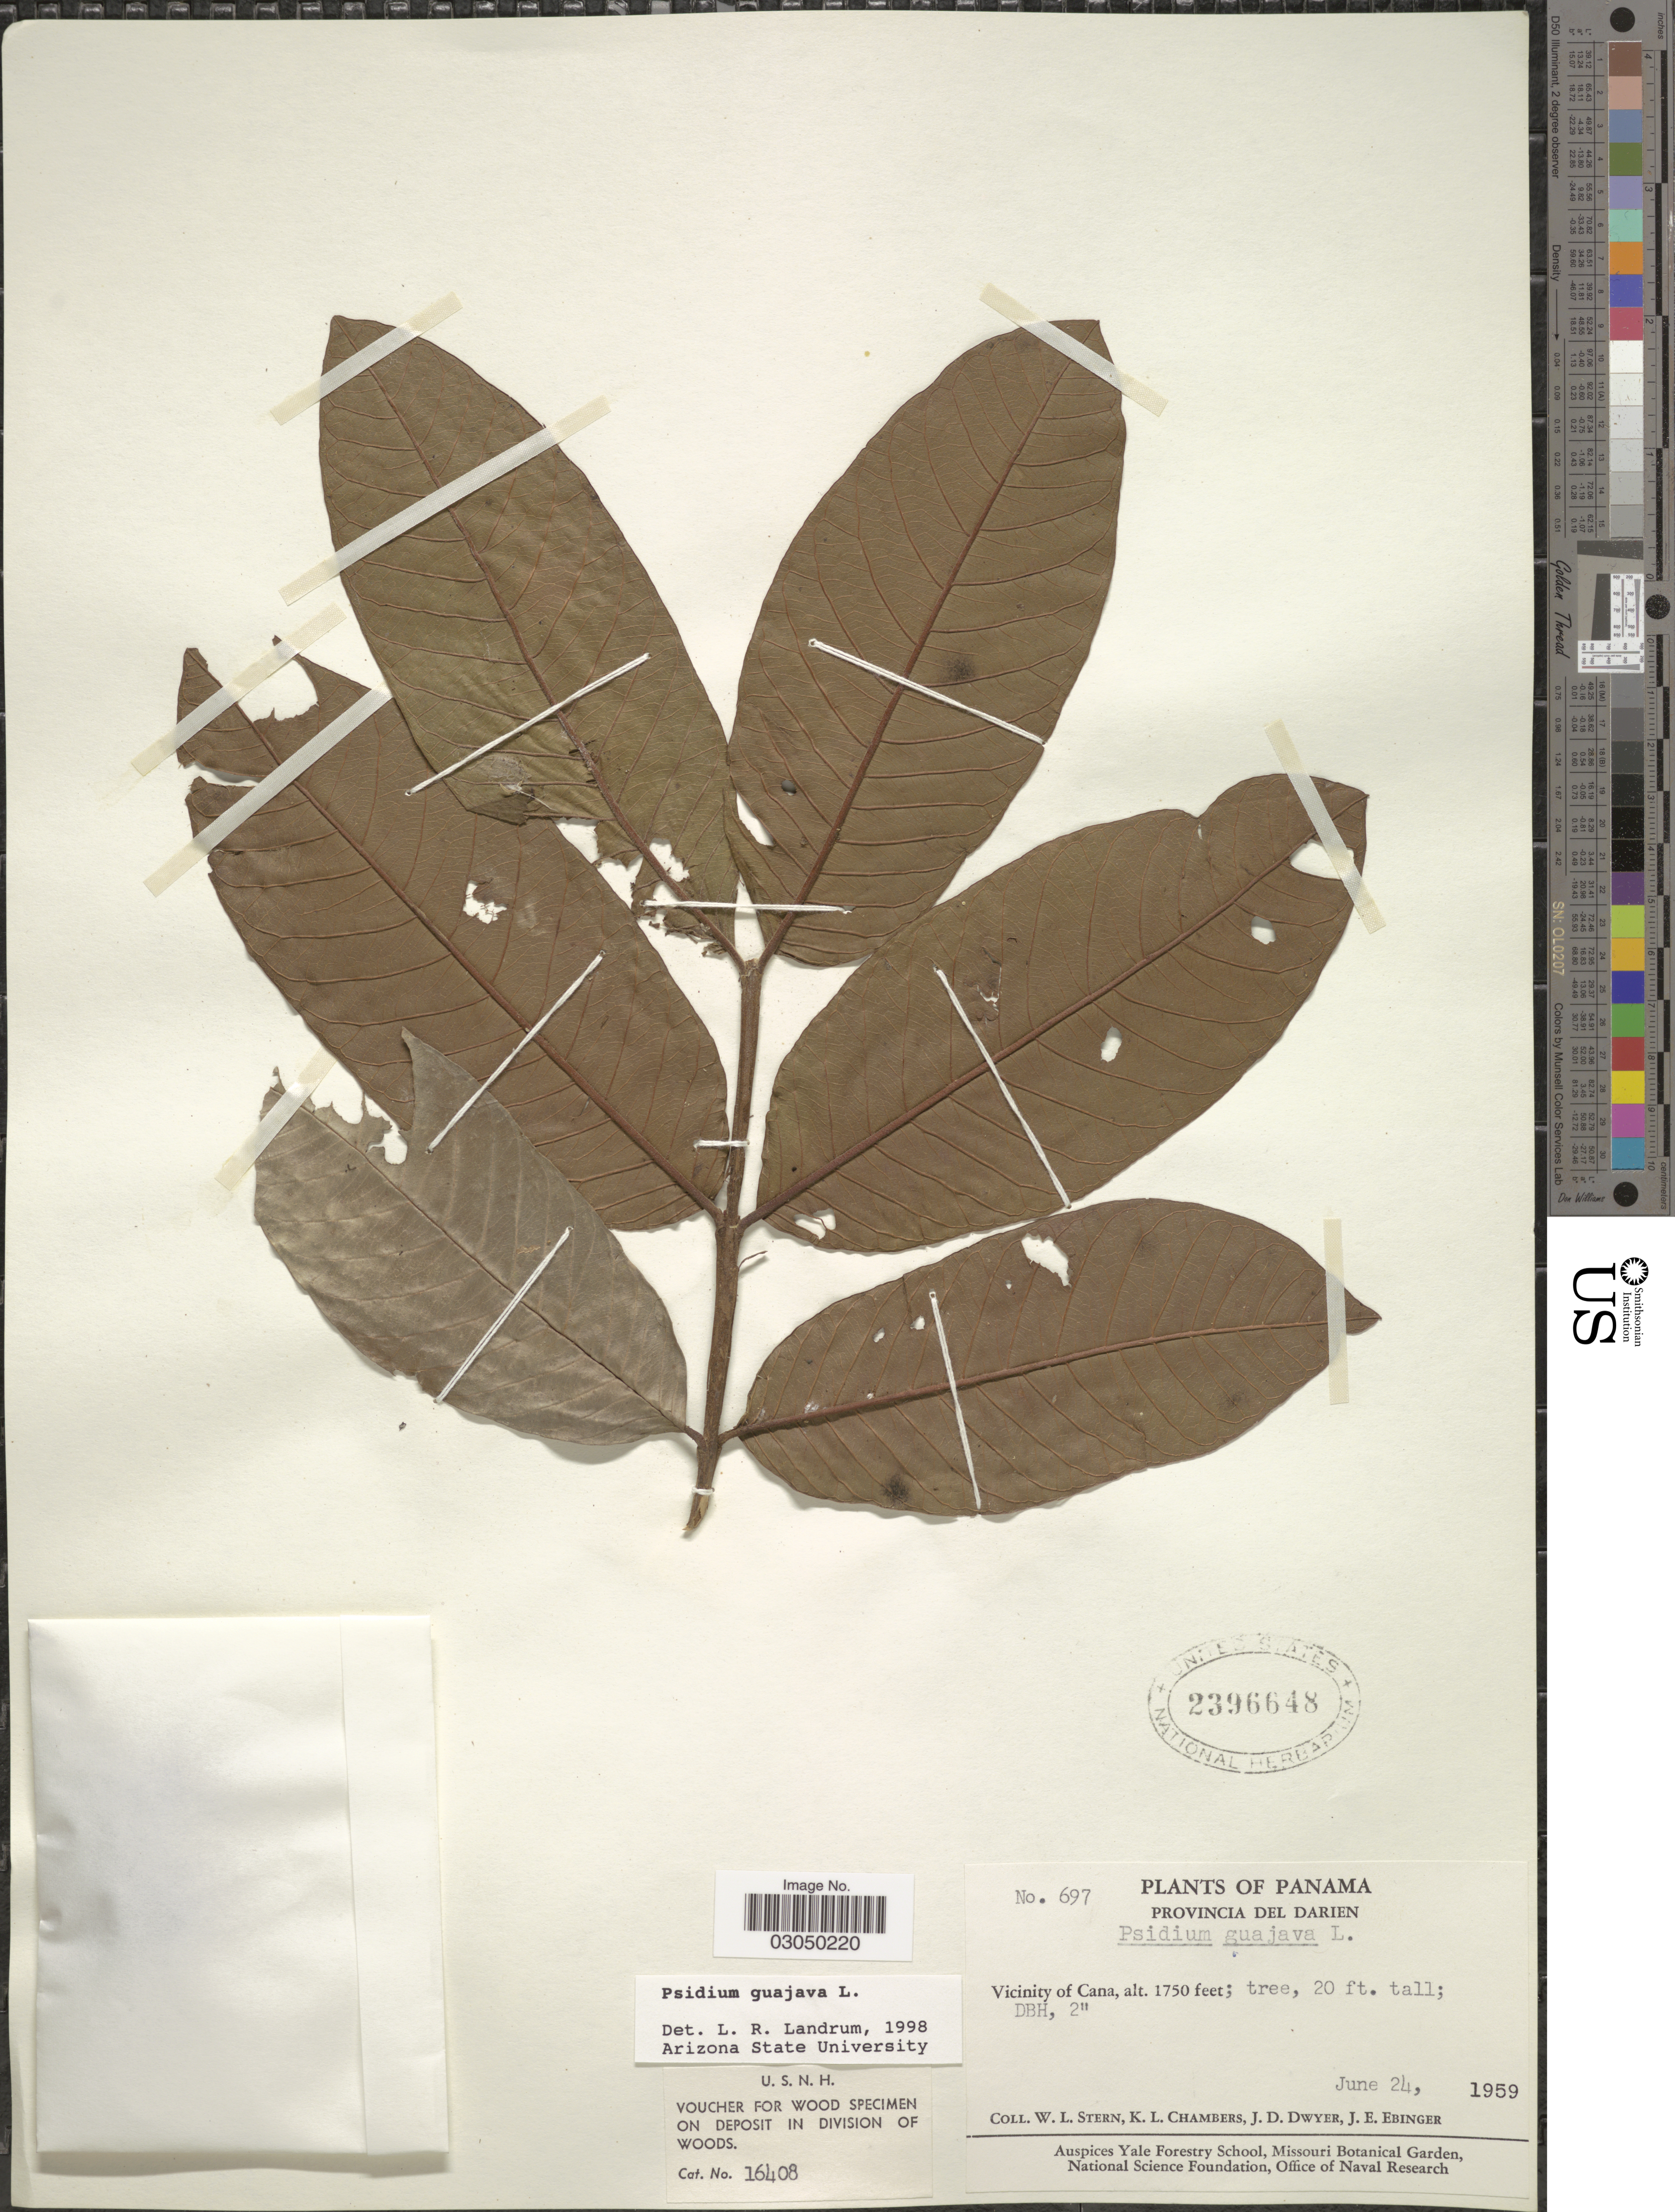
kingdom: Plantae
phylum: Tracheophyta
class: Magnoliopsida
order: Myrtales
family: Myrtaceae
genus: Psidium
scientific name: Psidium guajava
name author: L.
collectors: W. L. Stern, K. Chambers, J. D. Dwyer & J. Ebinger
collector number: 697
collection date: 1959-06-24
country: Panama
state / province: Darién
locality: Vicinity of Cana.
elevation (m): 533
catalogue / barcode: US 2396648